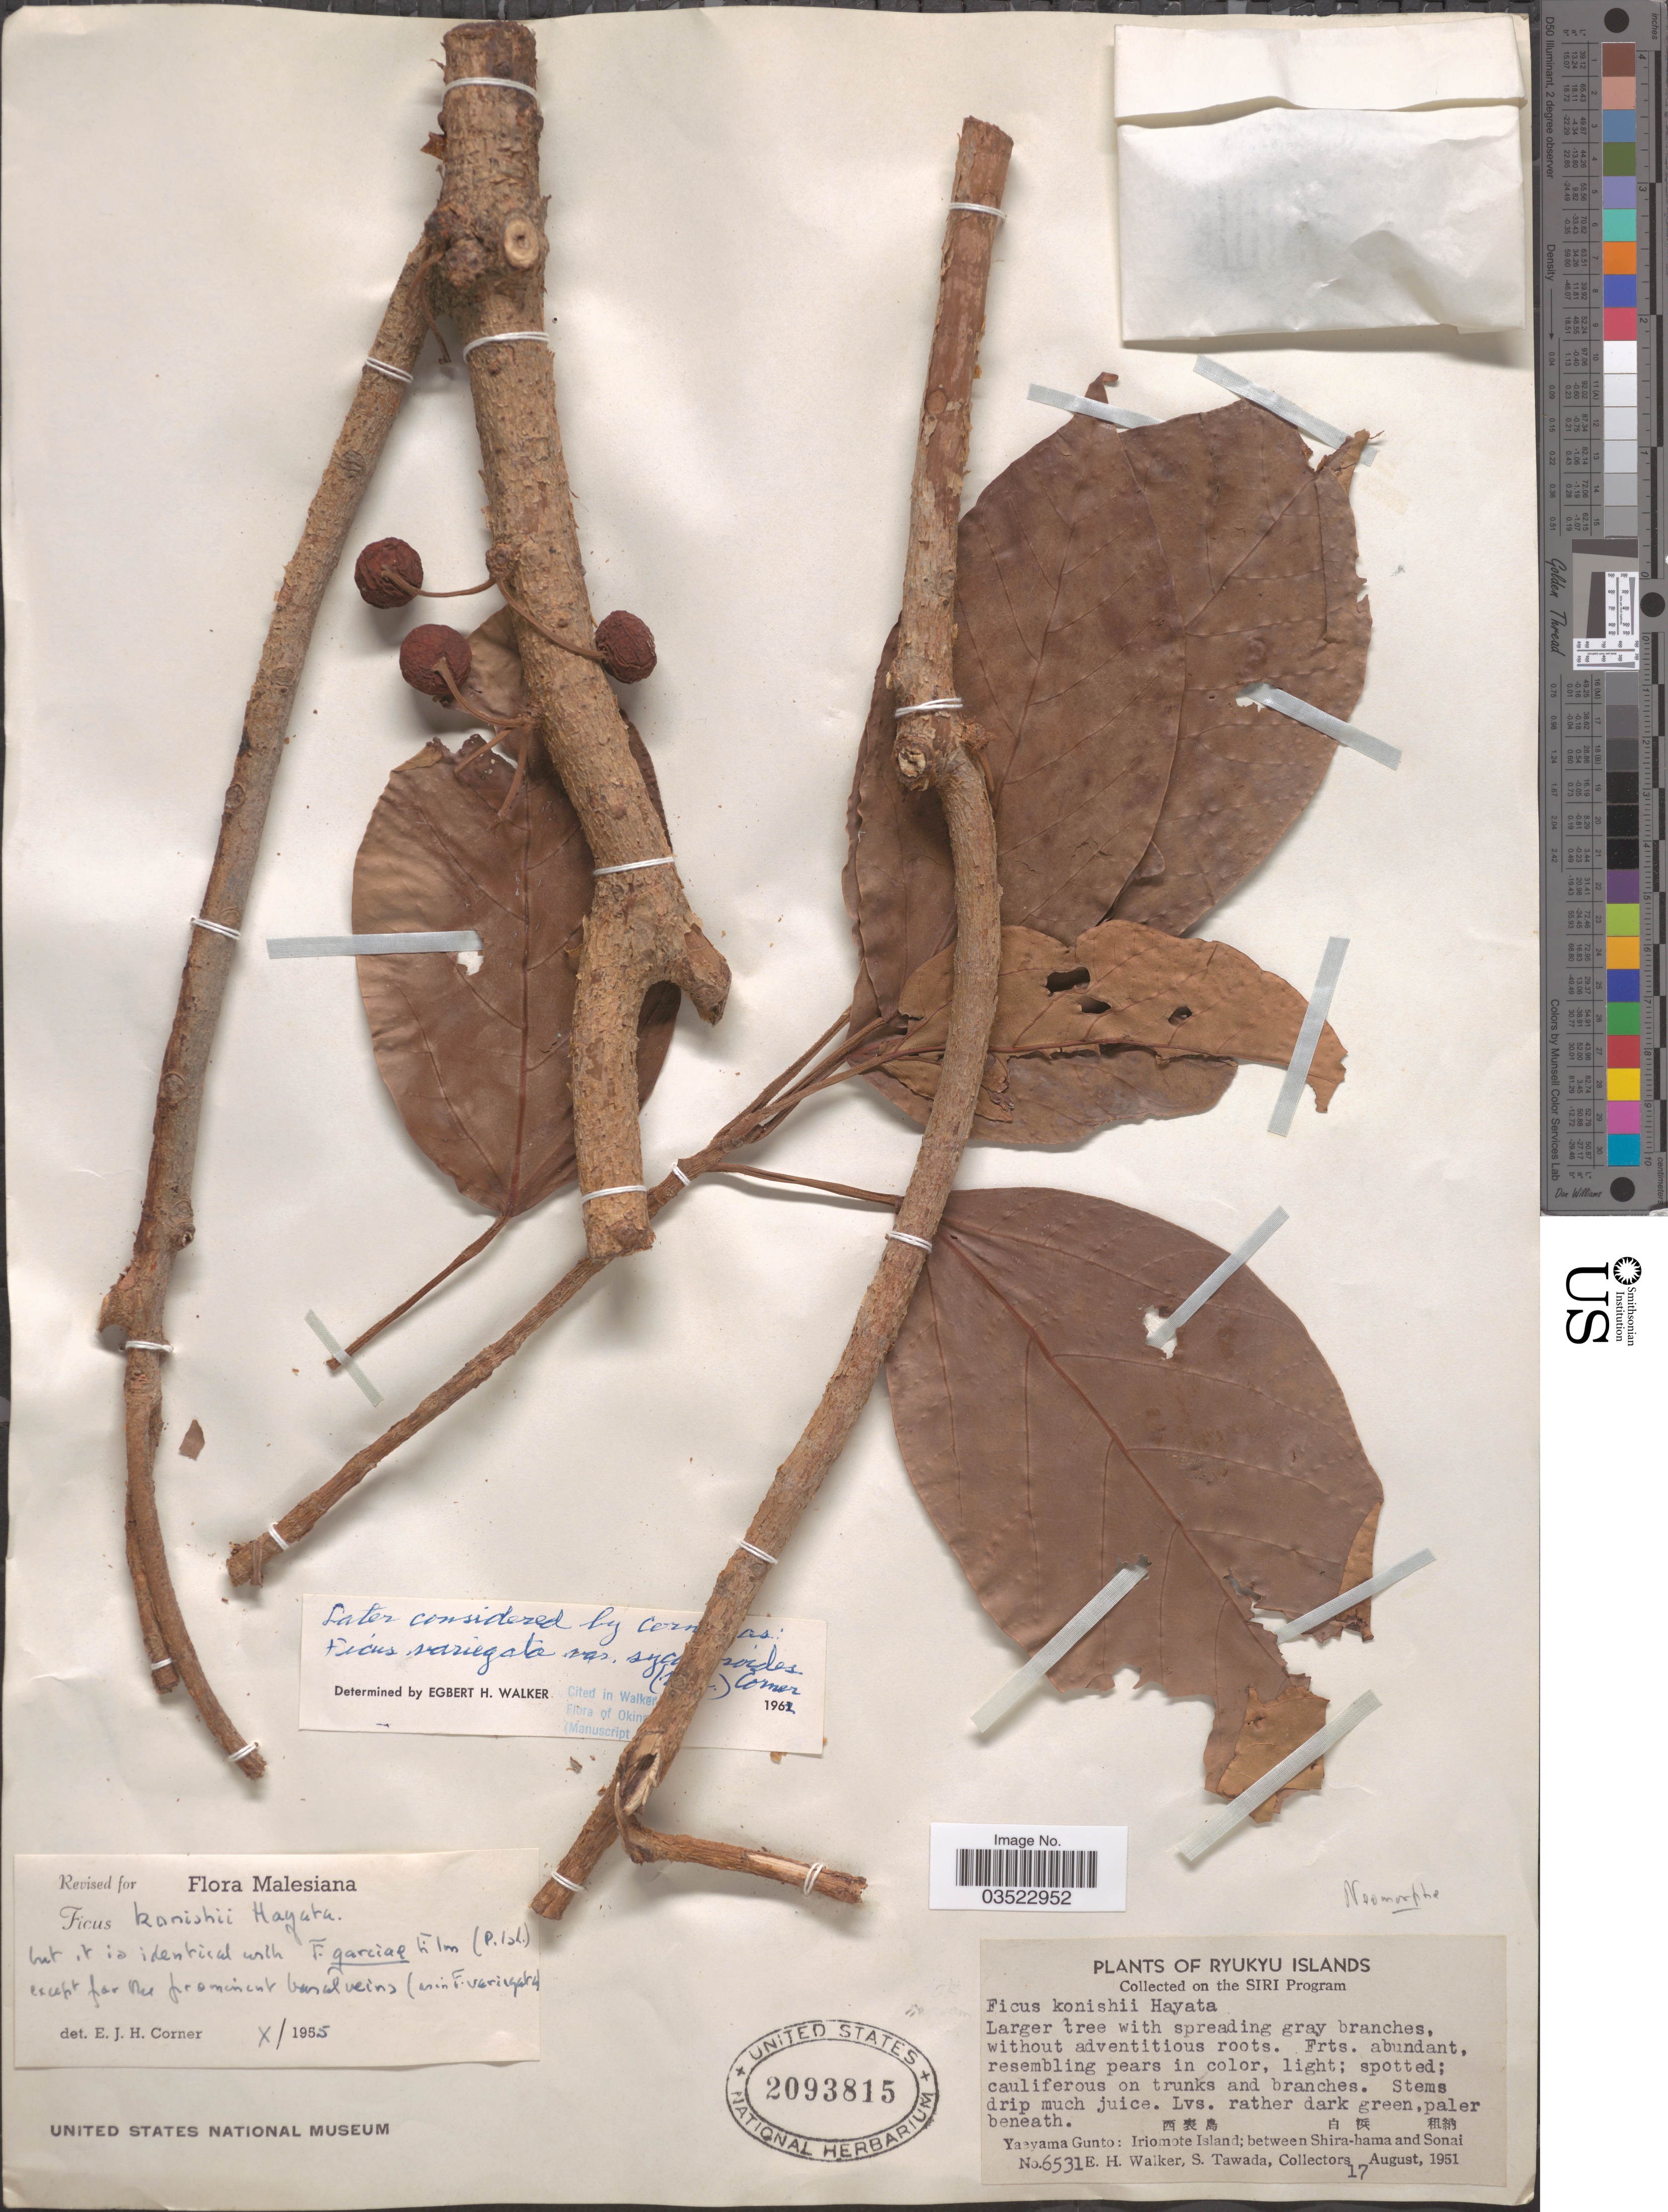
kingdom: Plantae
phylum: Tracheophyta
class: Magnoliopsida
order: Rosales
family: Moraceae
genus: Ficus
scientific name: Ficus variegata var. sycomoroides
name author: (Miq.) Corner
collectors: E. H. Walker & S. Tawada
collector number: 6531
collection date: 1951-08-17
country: Japan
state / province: Okinawa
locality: Ryukyu Islands. Yaeyama Gunto: Iriomote Island; between Shira-hama and Sonai.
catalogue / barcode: US 2093815